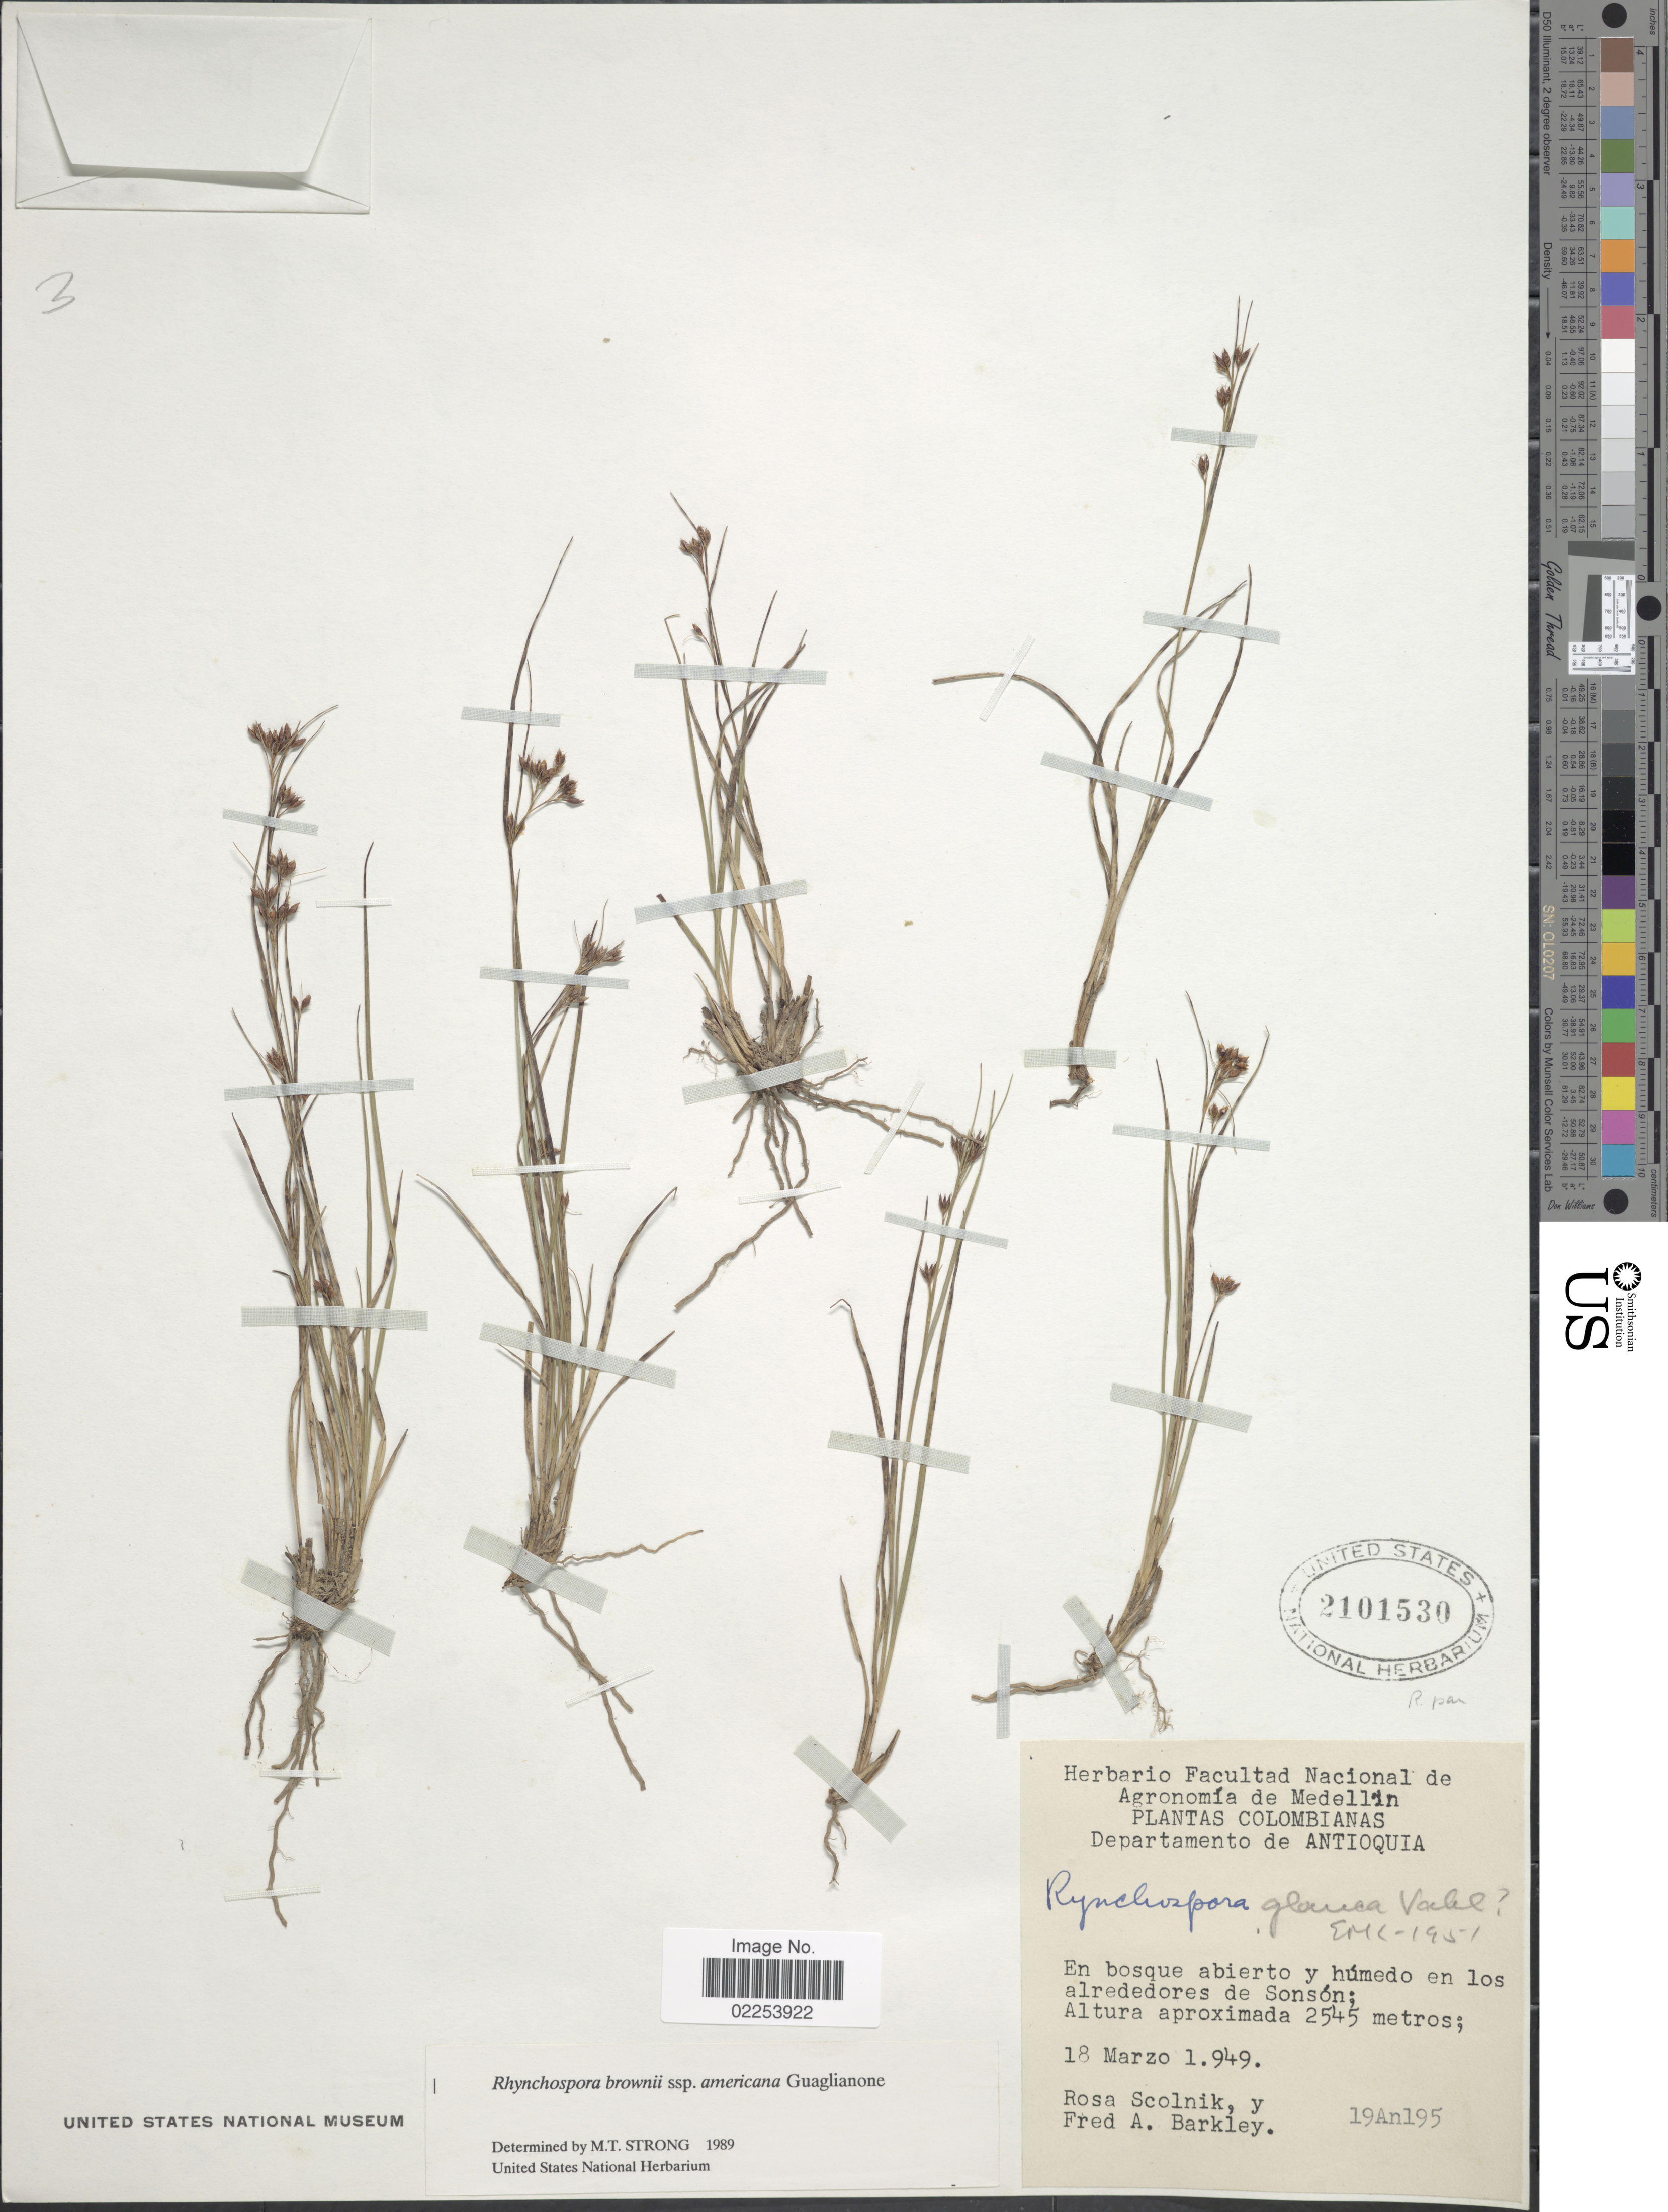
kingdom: Plantae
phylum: Tracheophyta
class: Liliopsida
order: Poales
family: Cyperaceae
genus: Rhynchospora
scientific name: Rhynchospora brownii subsp. americana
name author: Guagl.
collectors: R. Scolnik & F. A. Barkley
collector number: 19An195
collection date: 1949-03-18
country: Colombia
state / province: Antioquia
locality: En bosque abierto y humedo en los alrededores de Sonson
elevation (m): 2545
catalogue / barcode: US 2101530